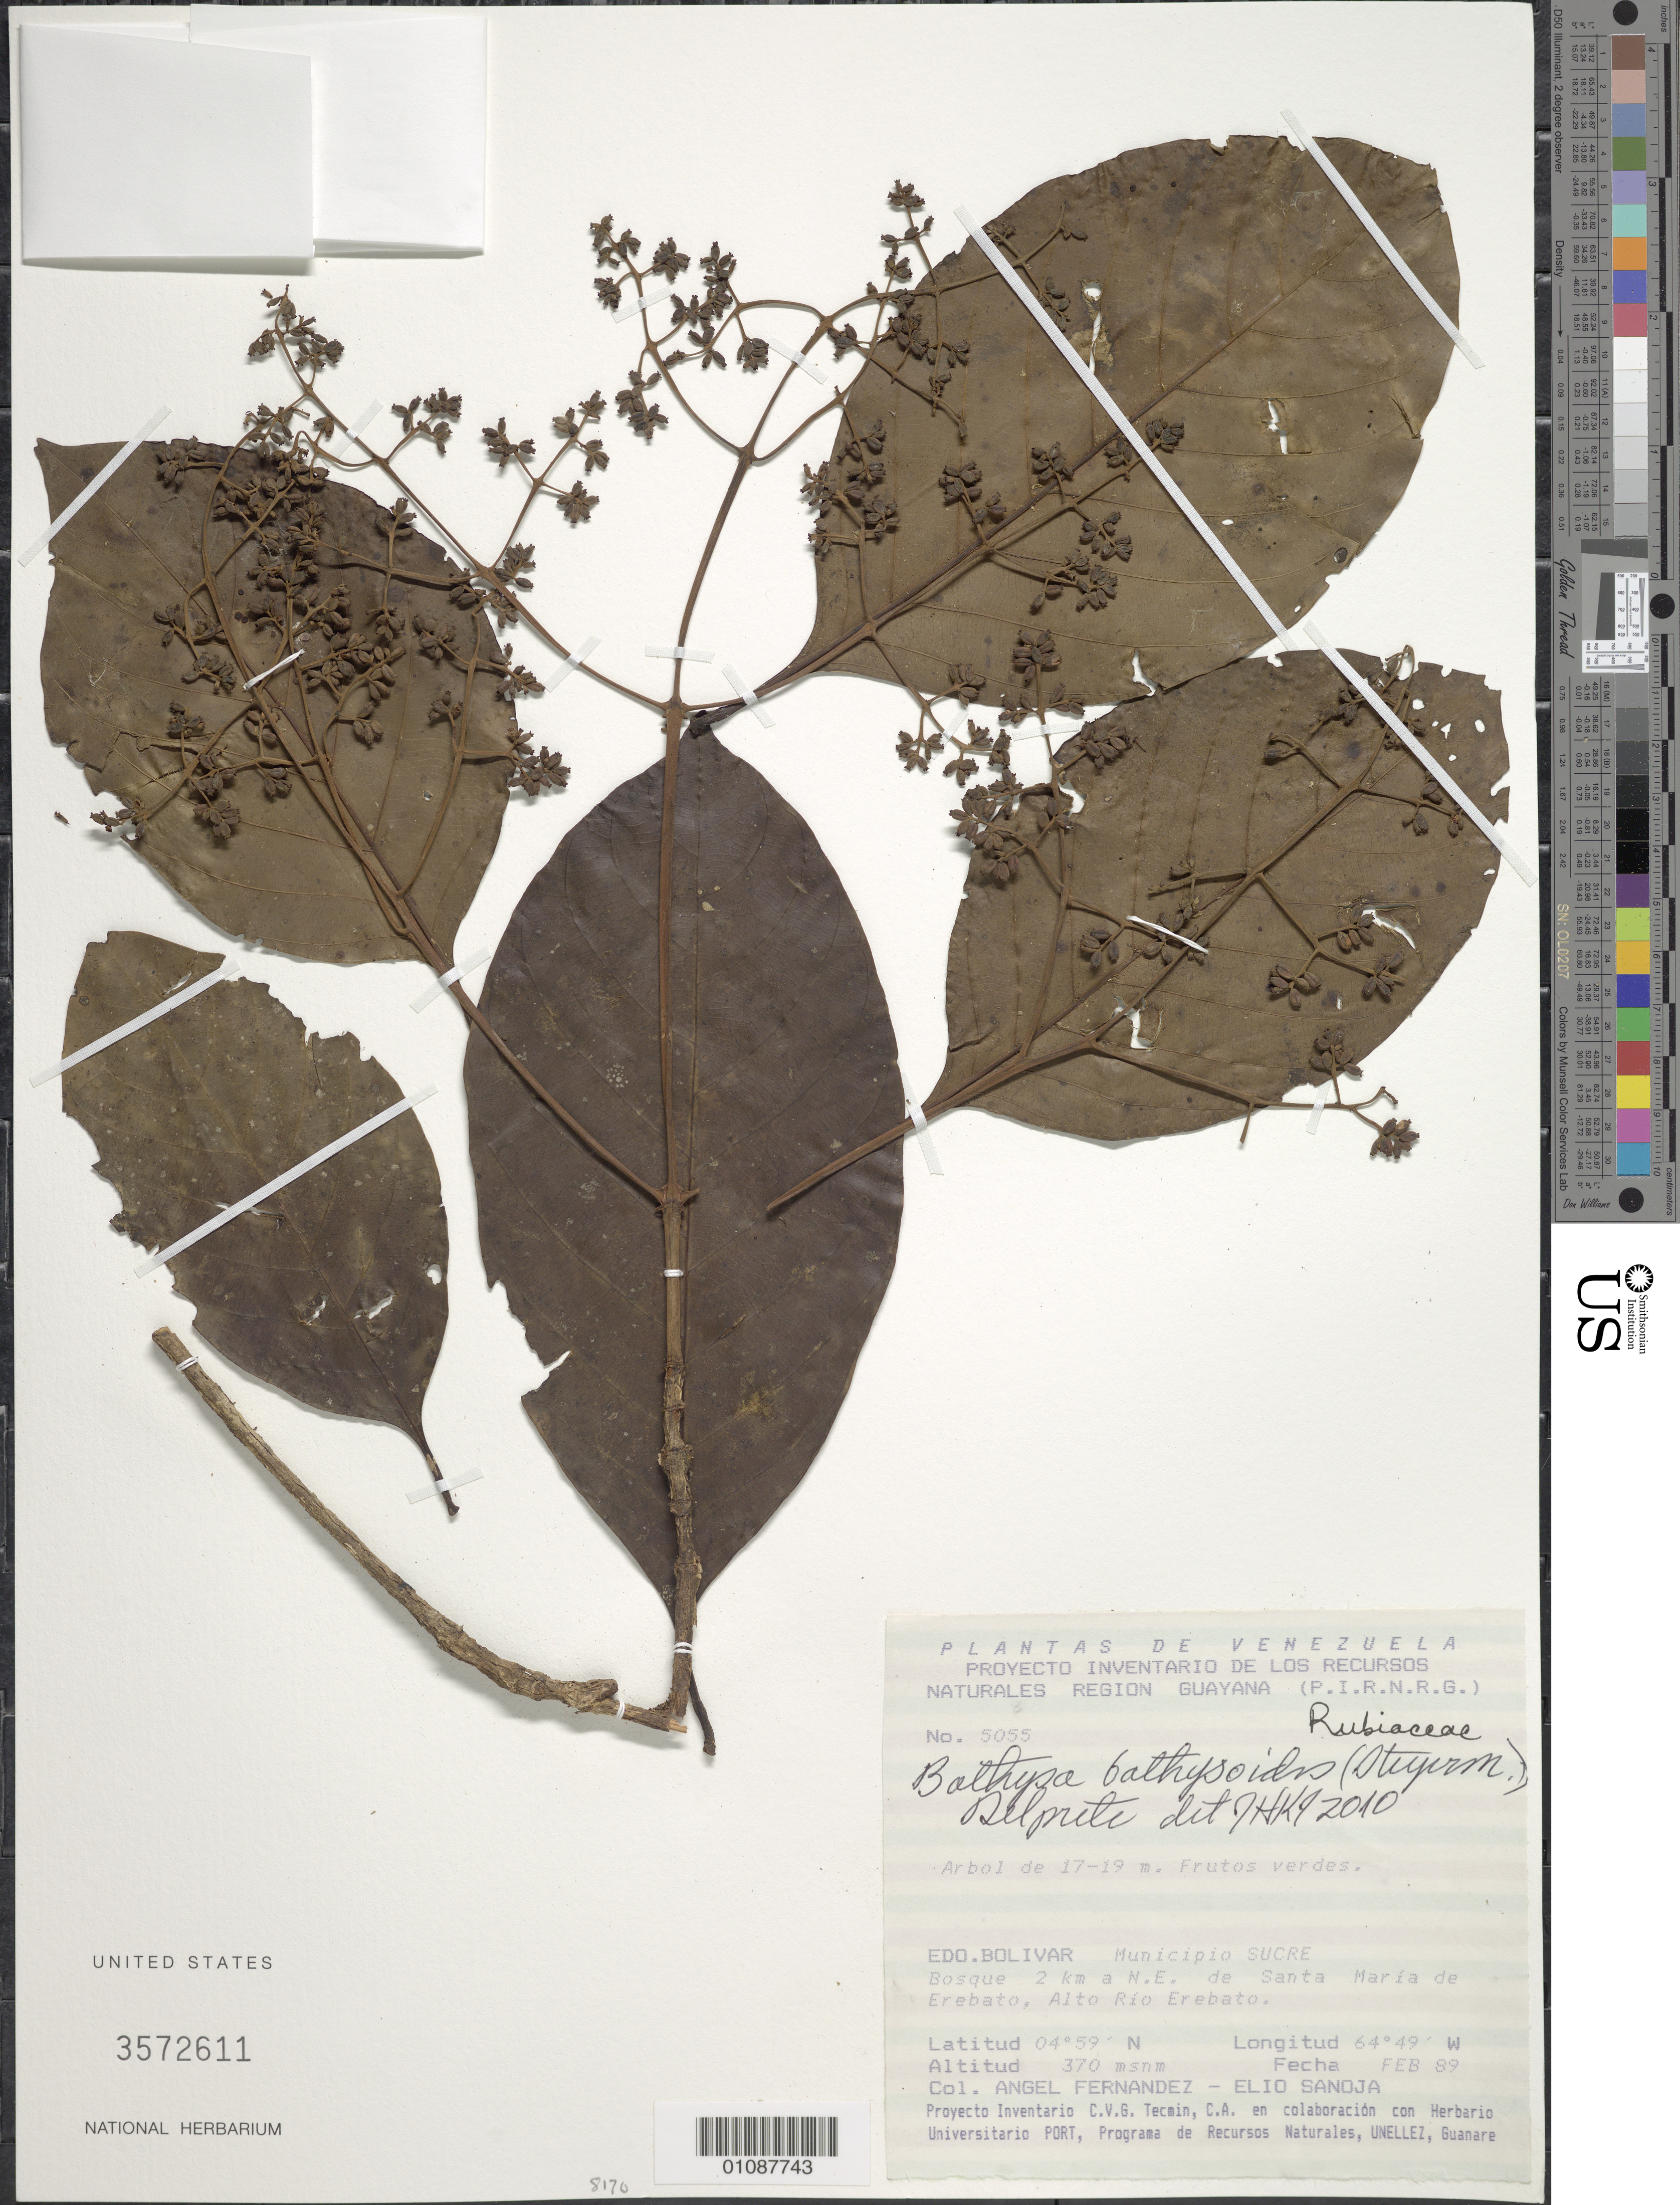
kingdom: Plantae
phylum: Tracheophyta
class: Magnoliopsida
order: Gentianales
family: Rubiaceae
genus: Bathysa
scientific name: Bathysa bathysoides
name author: (Steyerm.) Delprete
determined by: Kirkbride, J. H.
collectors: A. Fernández & E. Sanoja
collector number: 5055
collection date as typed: Feb-89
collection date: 1989-02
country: Venezuela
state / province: Bolívar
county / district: Sucre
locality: Santa Maria de Erebato, 2 km NE de; Alto Rio Erebato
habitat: Bosque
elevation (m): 370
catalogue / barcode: US 3572611